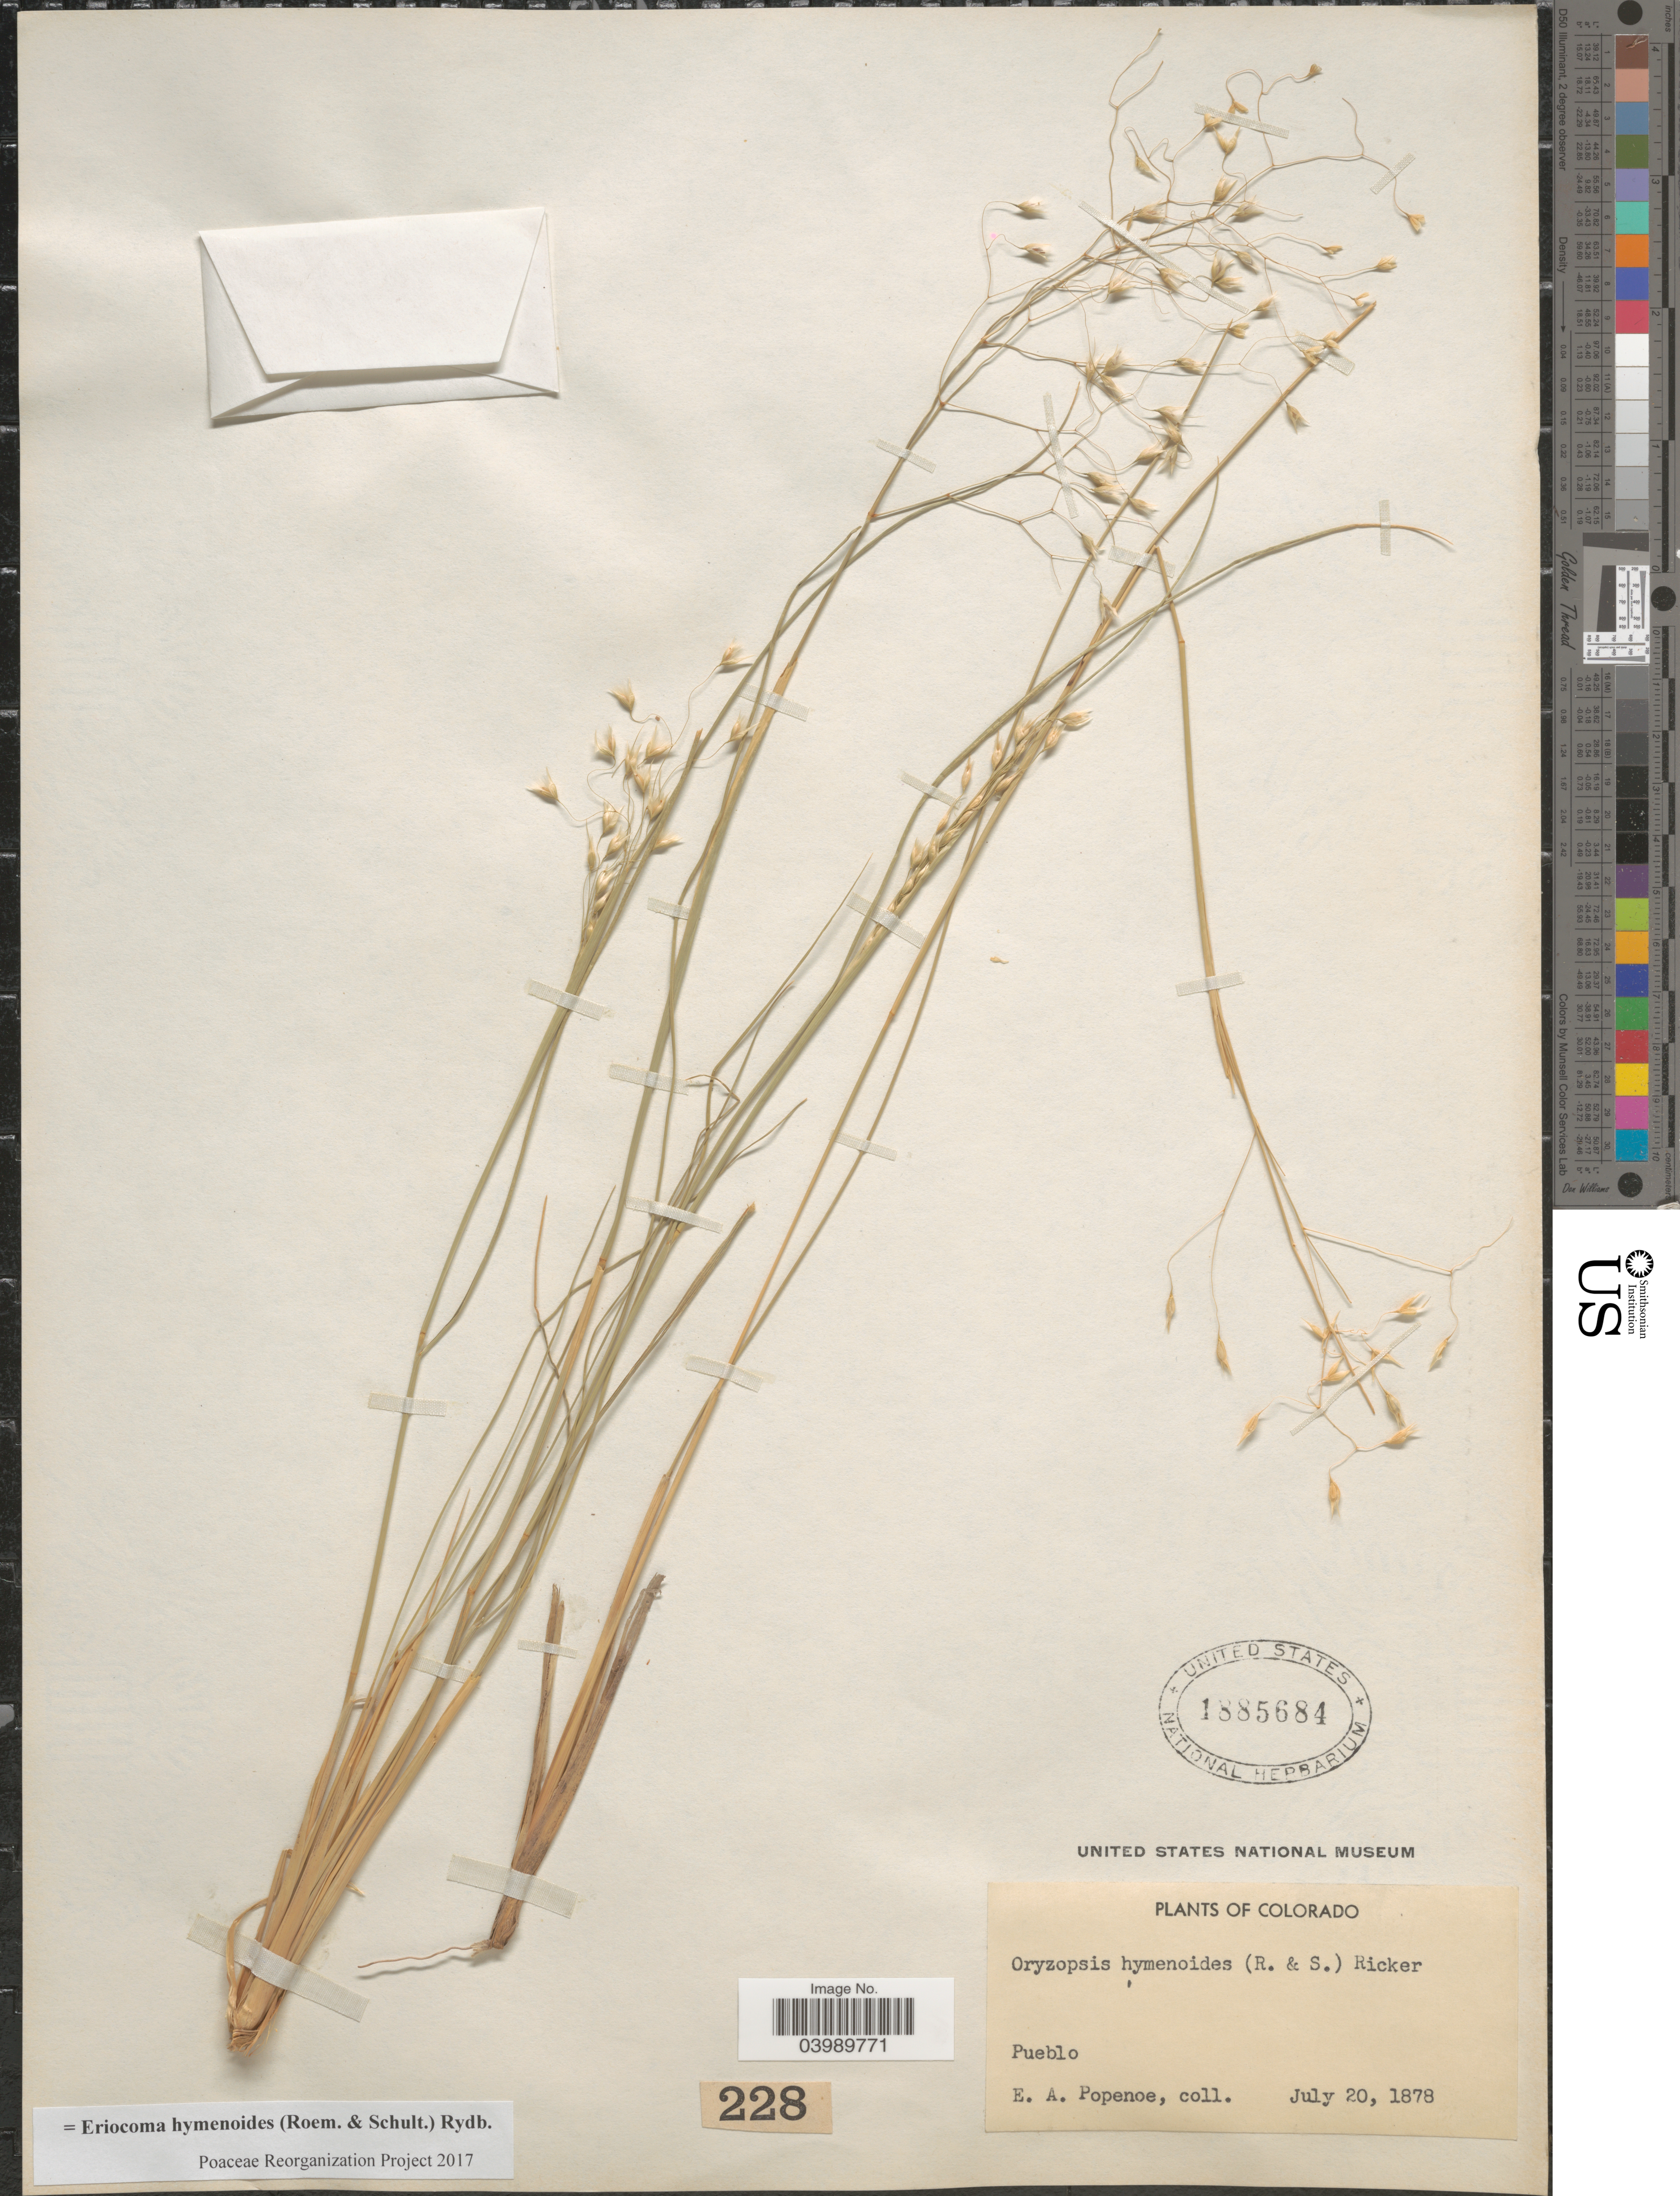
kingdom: Plantae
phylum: Tracheophyta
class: Liliopsida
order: Poales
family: Poaceae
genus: Eriocoma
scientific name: Eriocoma hymenoides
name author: (Roem. & Schult.) Rydb.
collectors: E. A. Popenoe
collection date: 1878-07-20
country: United States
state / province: Colorado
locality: Pueblo.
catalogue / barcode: US 1885684